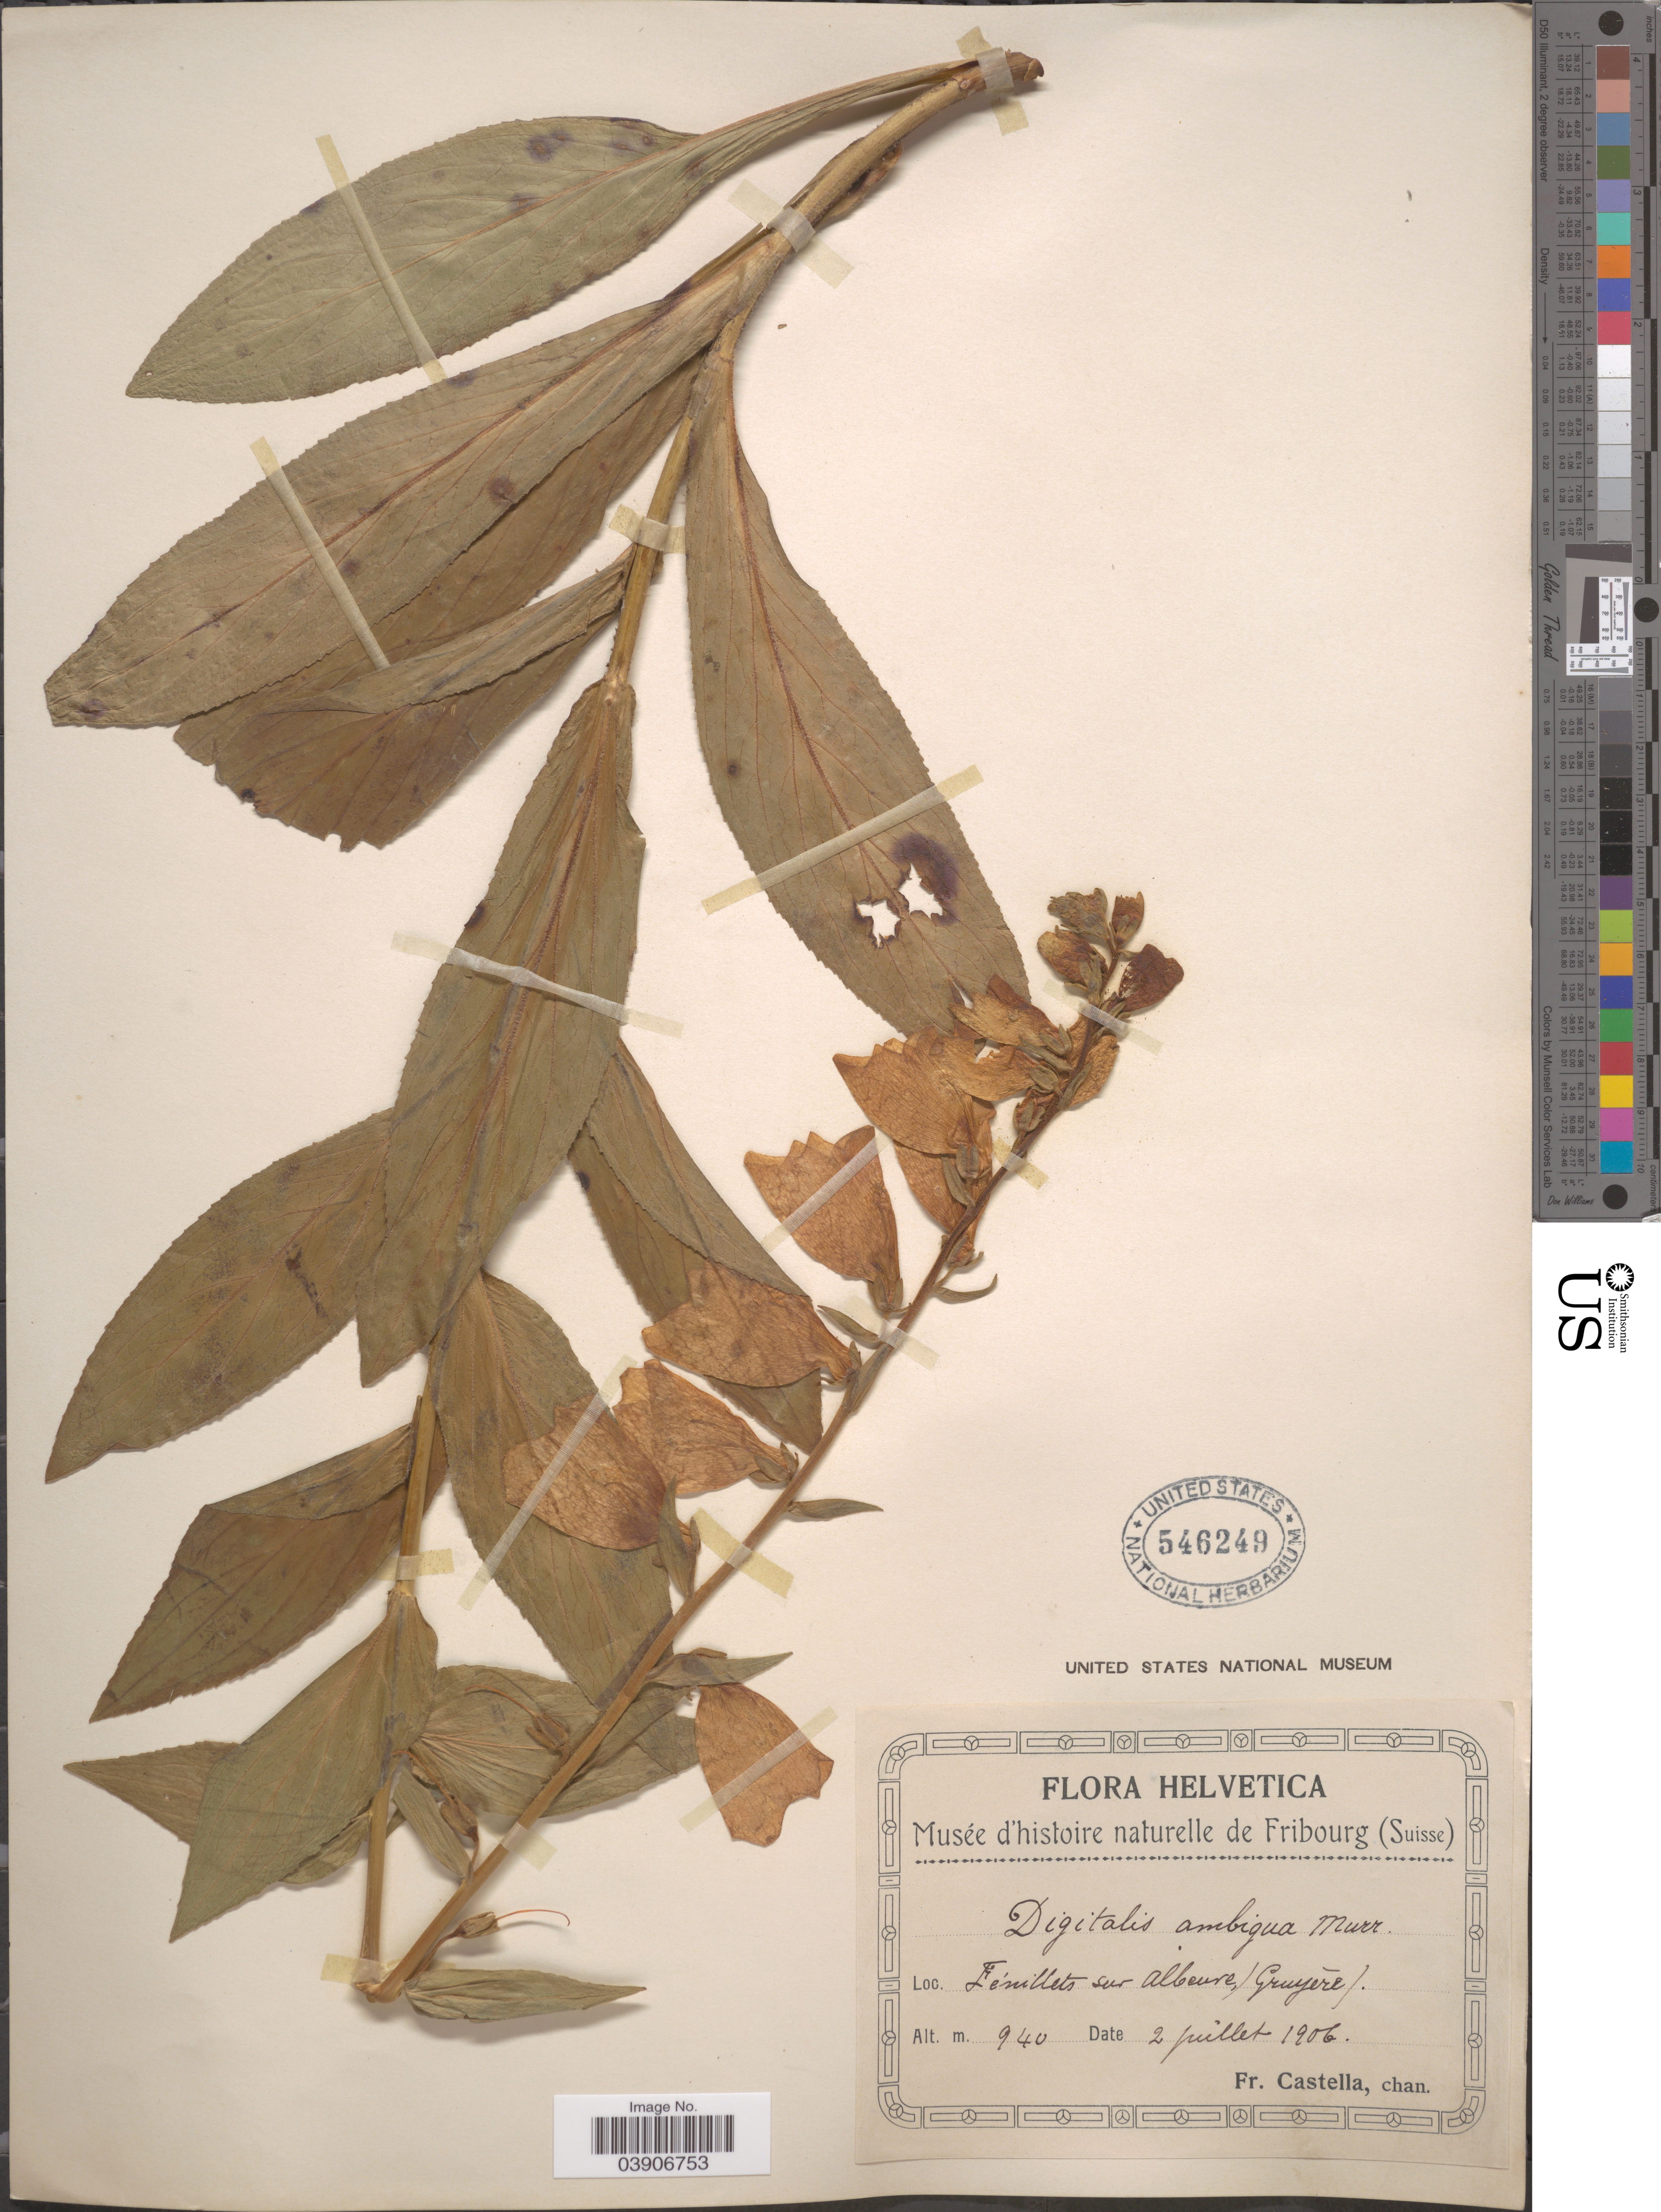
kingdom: Plantae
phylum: Tracheophyta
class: Magnoliopsida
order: Lamiales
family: Plantaginaceae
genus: Digitalis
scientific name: Digitalis ambigua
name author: Murray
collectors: Fr. Castella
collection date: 1906-07-02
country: Switzerland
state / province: Fribourg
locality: Helvetica. Fénillets sur Albeure, (Gruyére).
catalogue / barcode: US 546249